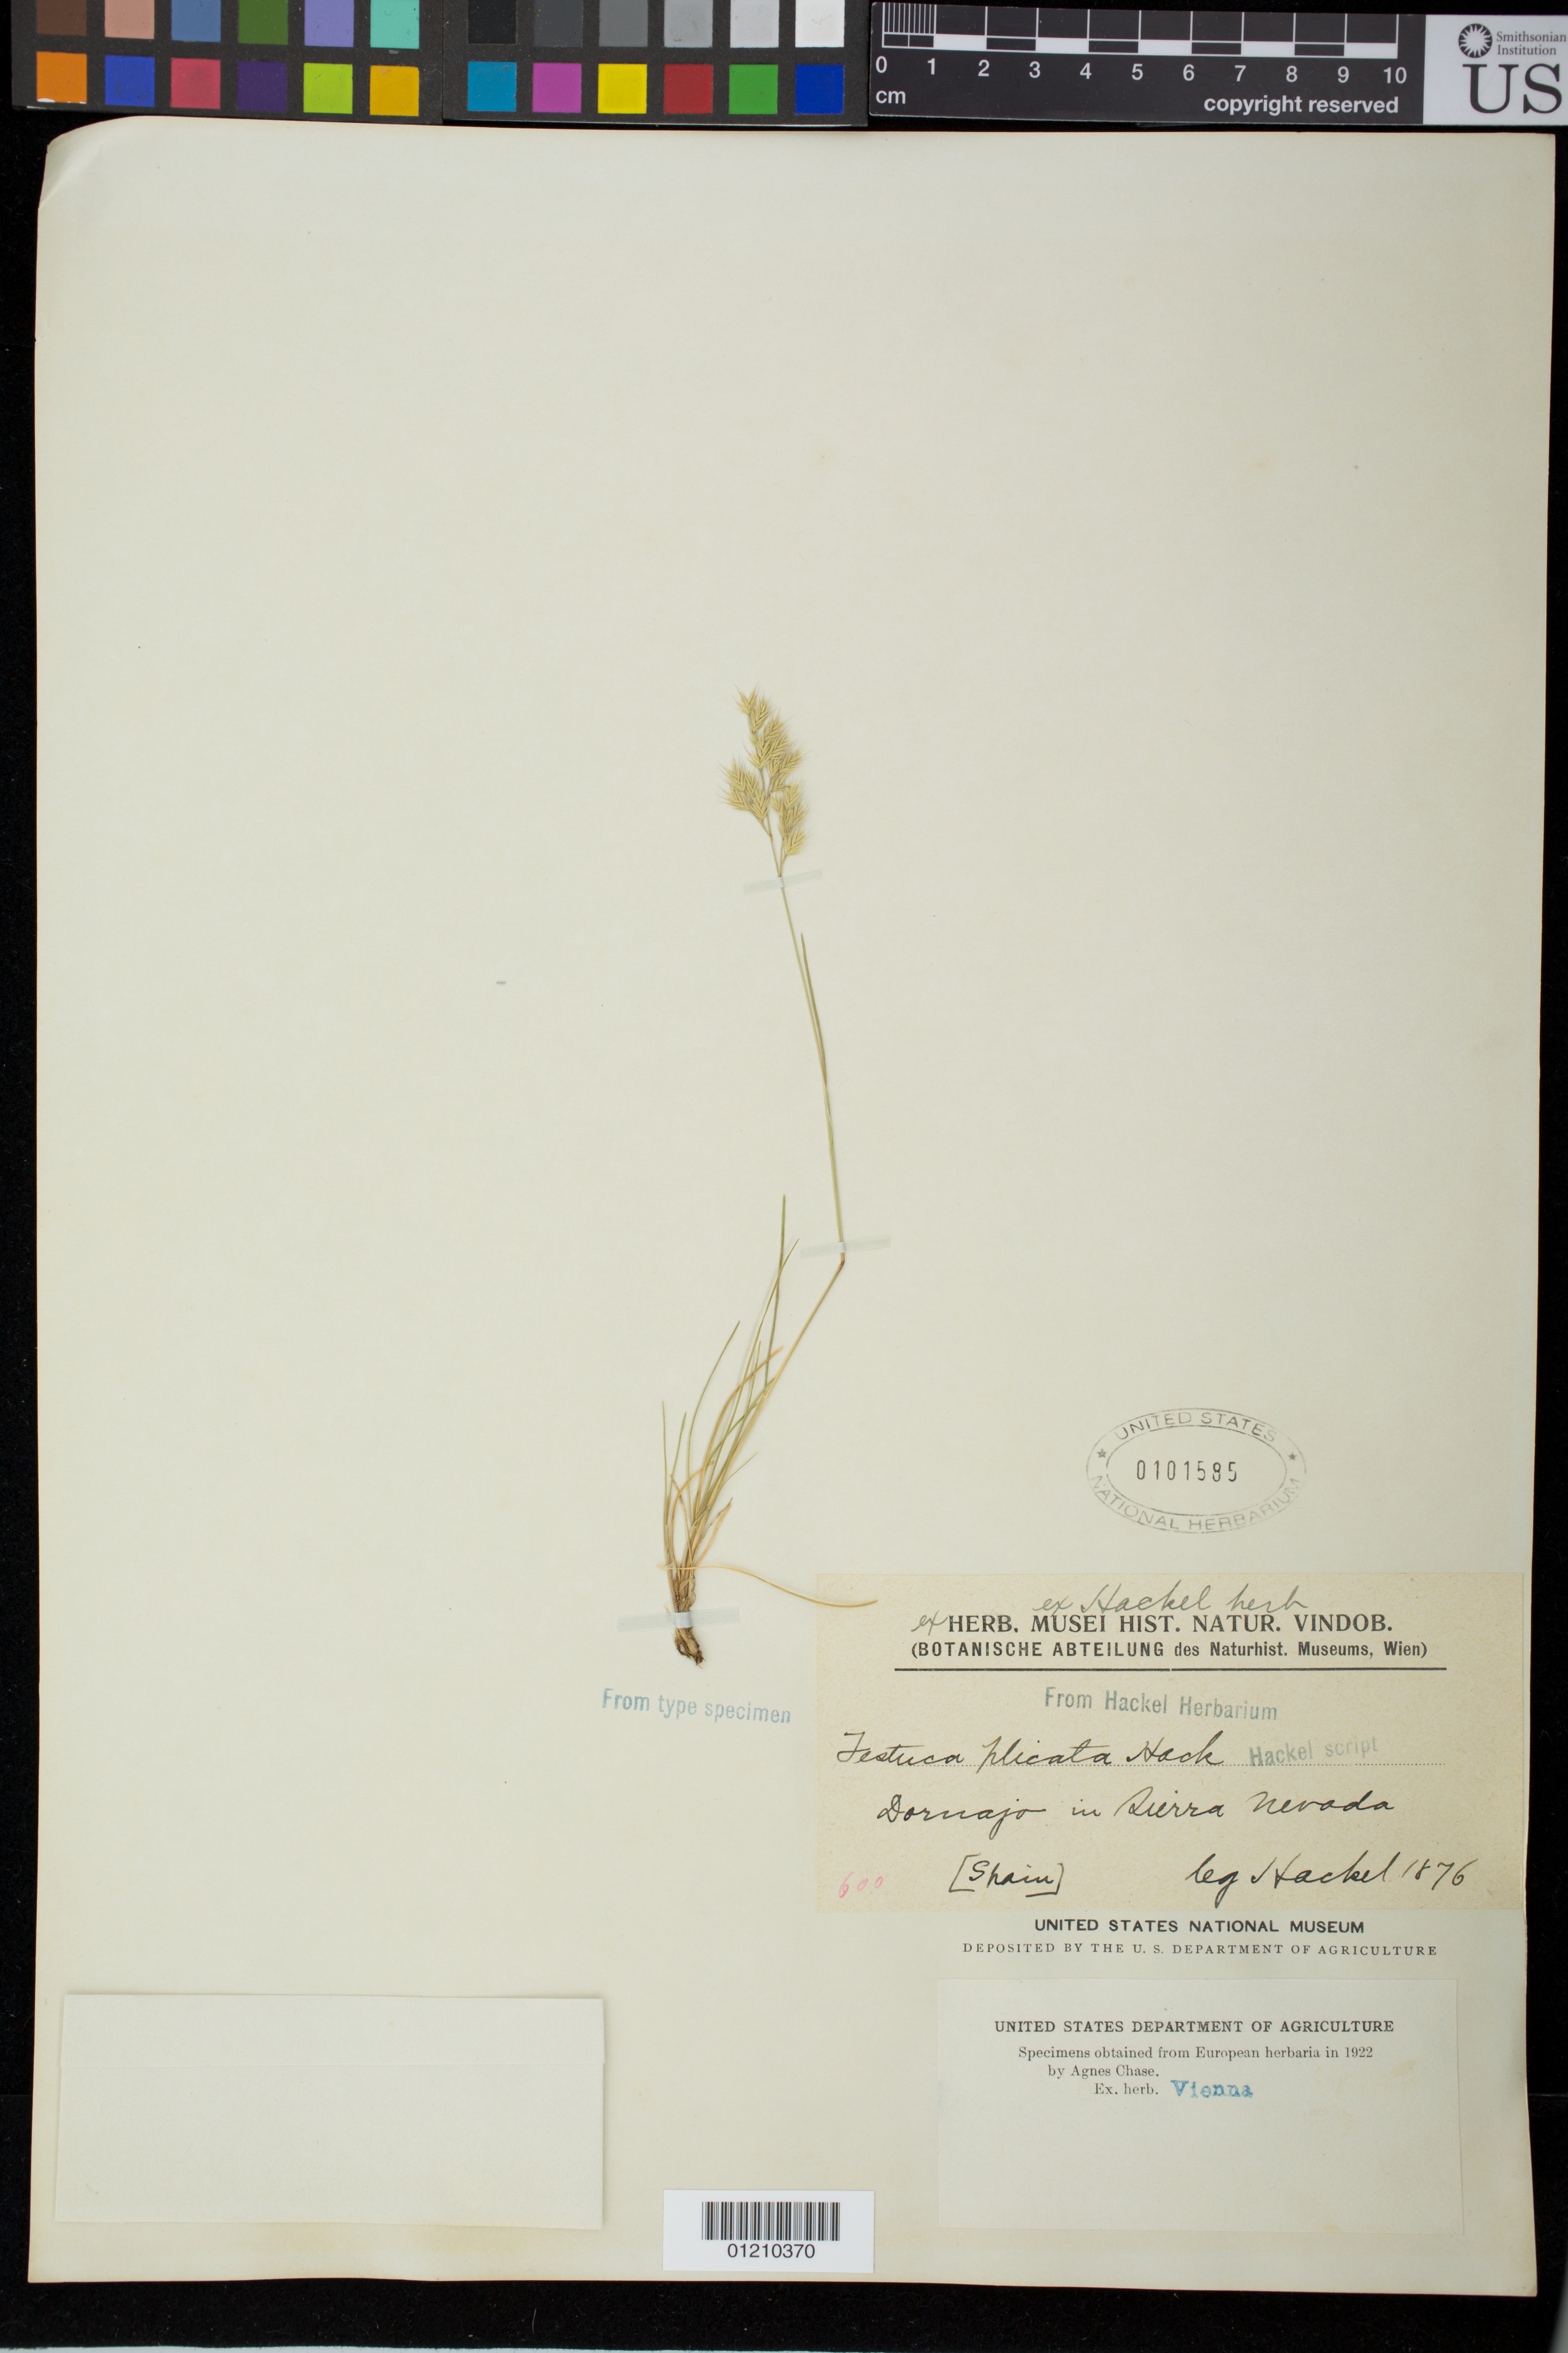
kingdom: Plantae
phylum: Tracheophyta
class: Liliopsida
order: Poales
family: Poaceae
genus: Festuca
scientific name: Festuca plicata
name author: Hack.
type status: Type Collection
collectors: E. Hackel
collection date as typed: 1876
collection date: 1876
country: Spain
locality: Dornajo in Sierra Nevada.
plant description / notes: Fragmentary material of type specimen ex herb. Vienna.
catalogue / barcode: US 101585